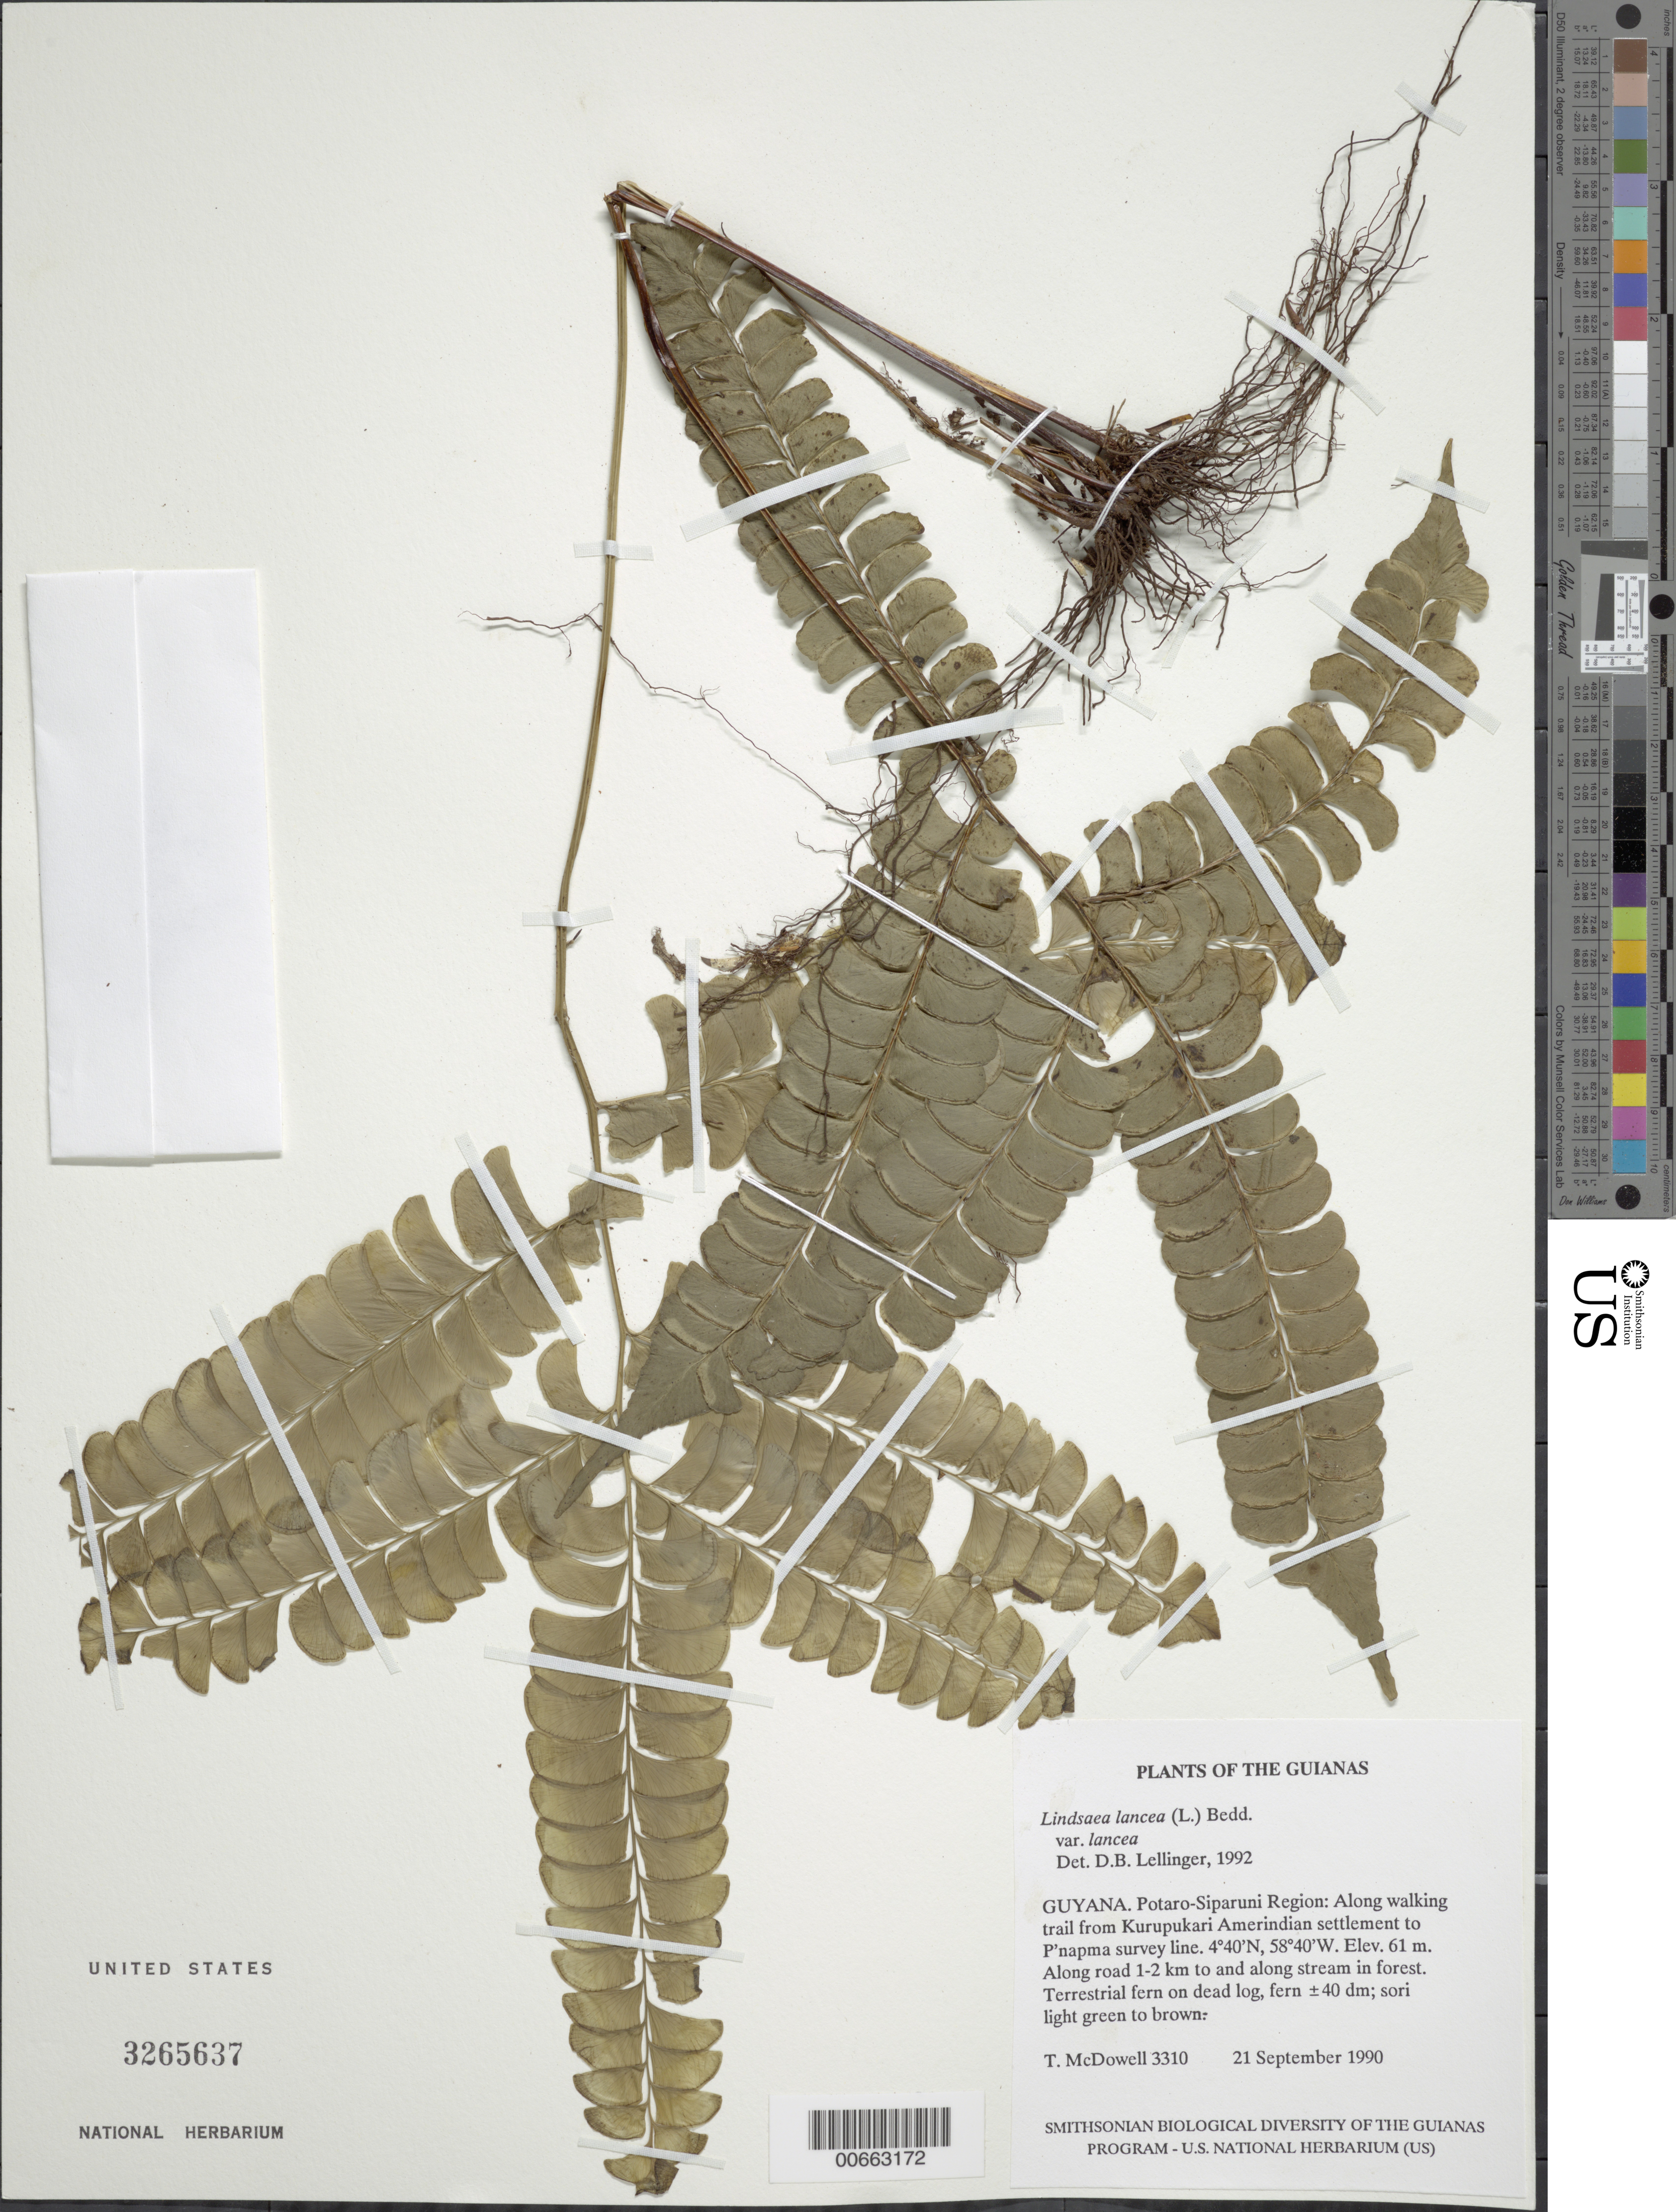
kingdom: Plantae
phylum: Tracheophyta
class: Polypodiopsida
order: Polypodiales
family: Lindsaeaceae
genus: Lindsaea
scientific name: Lindsaea lancea var. lancea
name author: (L.) Bedd.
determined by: Lellinger, David B., (BOT), Smithsonian Institution - National Museum of Natural History (UNITED STATES)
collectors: T. McDowell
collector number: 3310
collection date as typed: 21 September 1990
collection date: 1990-09-21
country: Guyana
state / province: Potaro-Siparuni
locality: Trail from Kurupukari Amerindian settlement to Paranapanema survey line, 1-2 km from road. Iwokrama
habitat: Along road and stream in forest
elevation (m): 60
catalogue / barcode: US 3265637